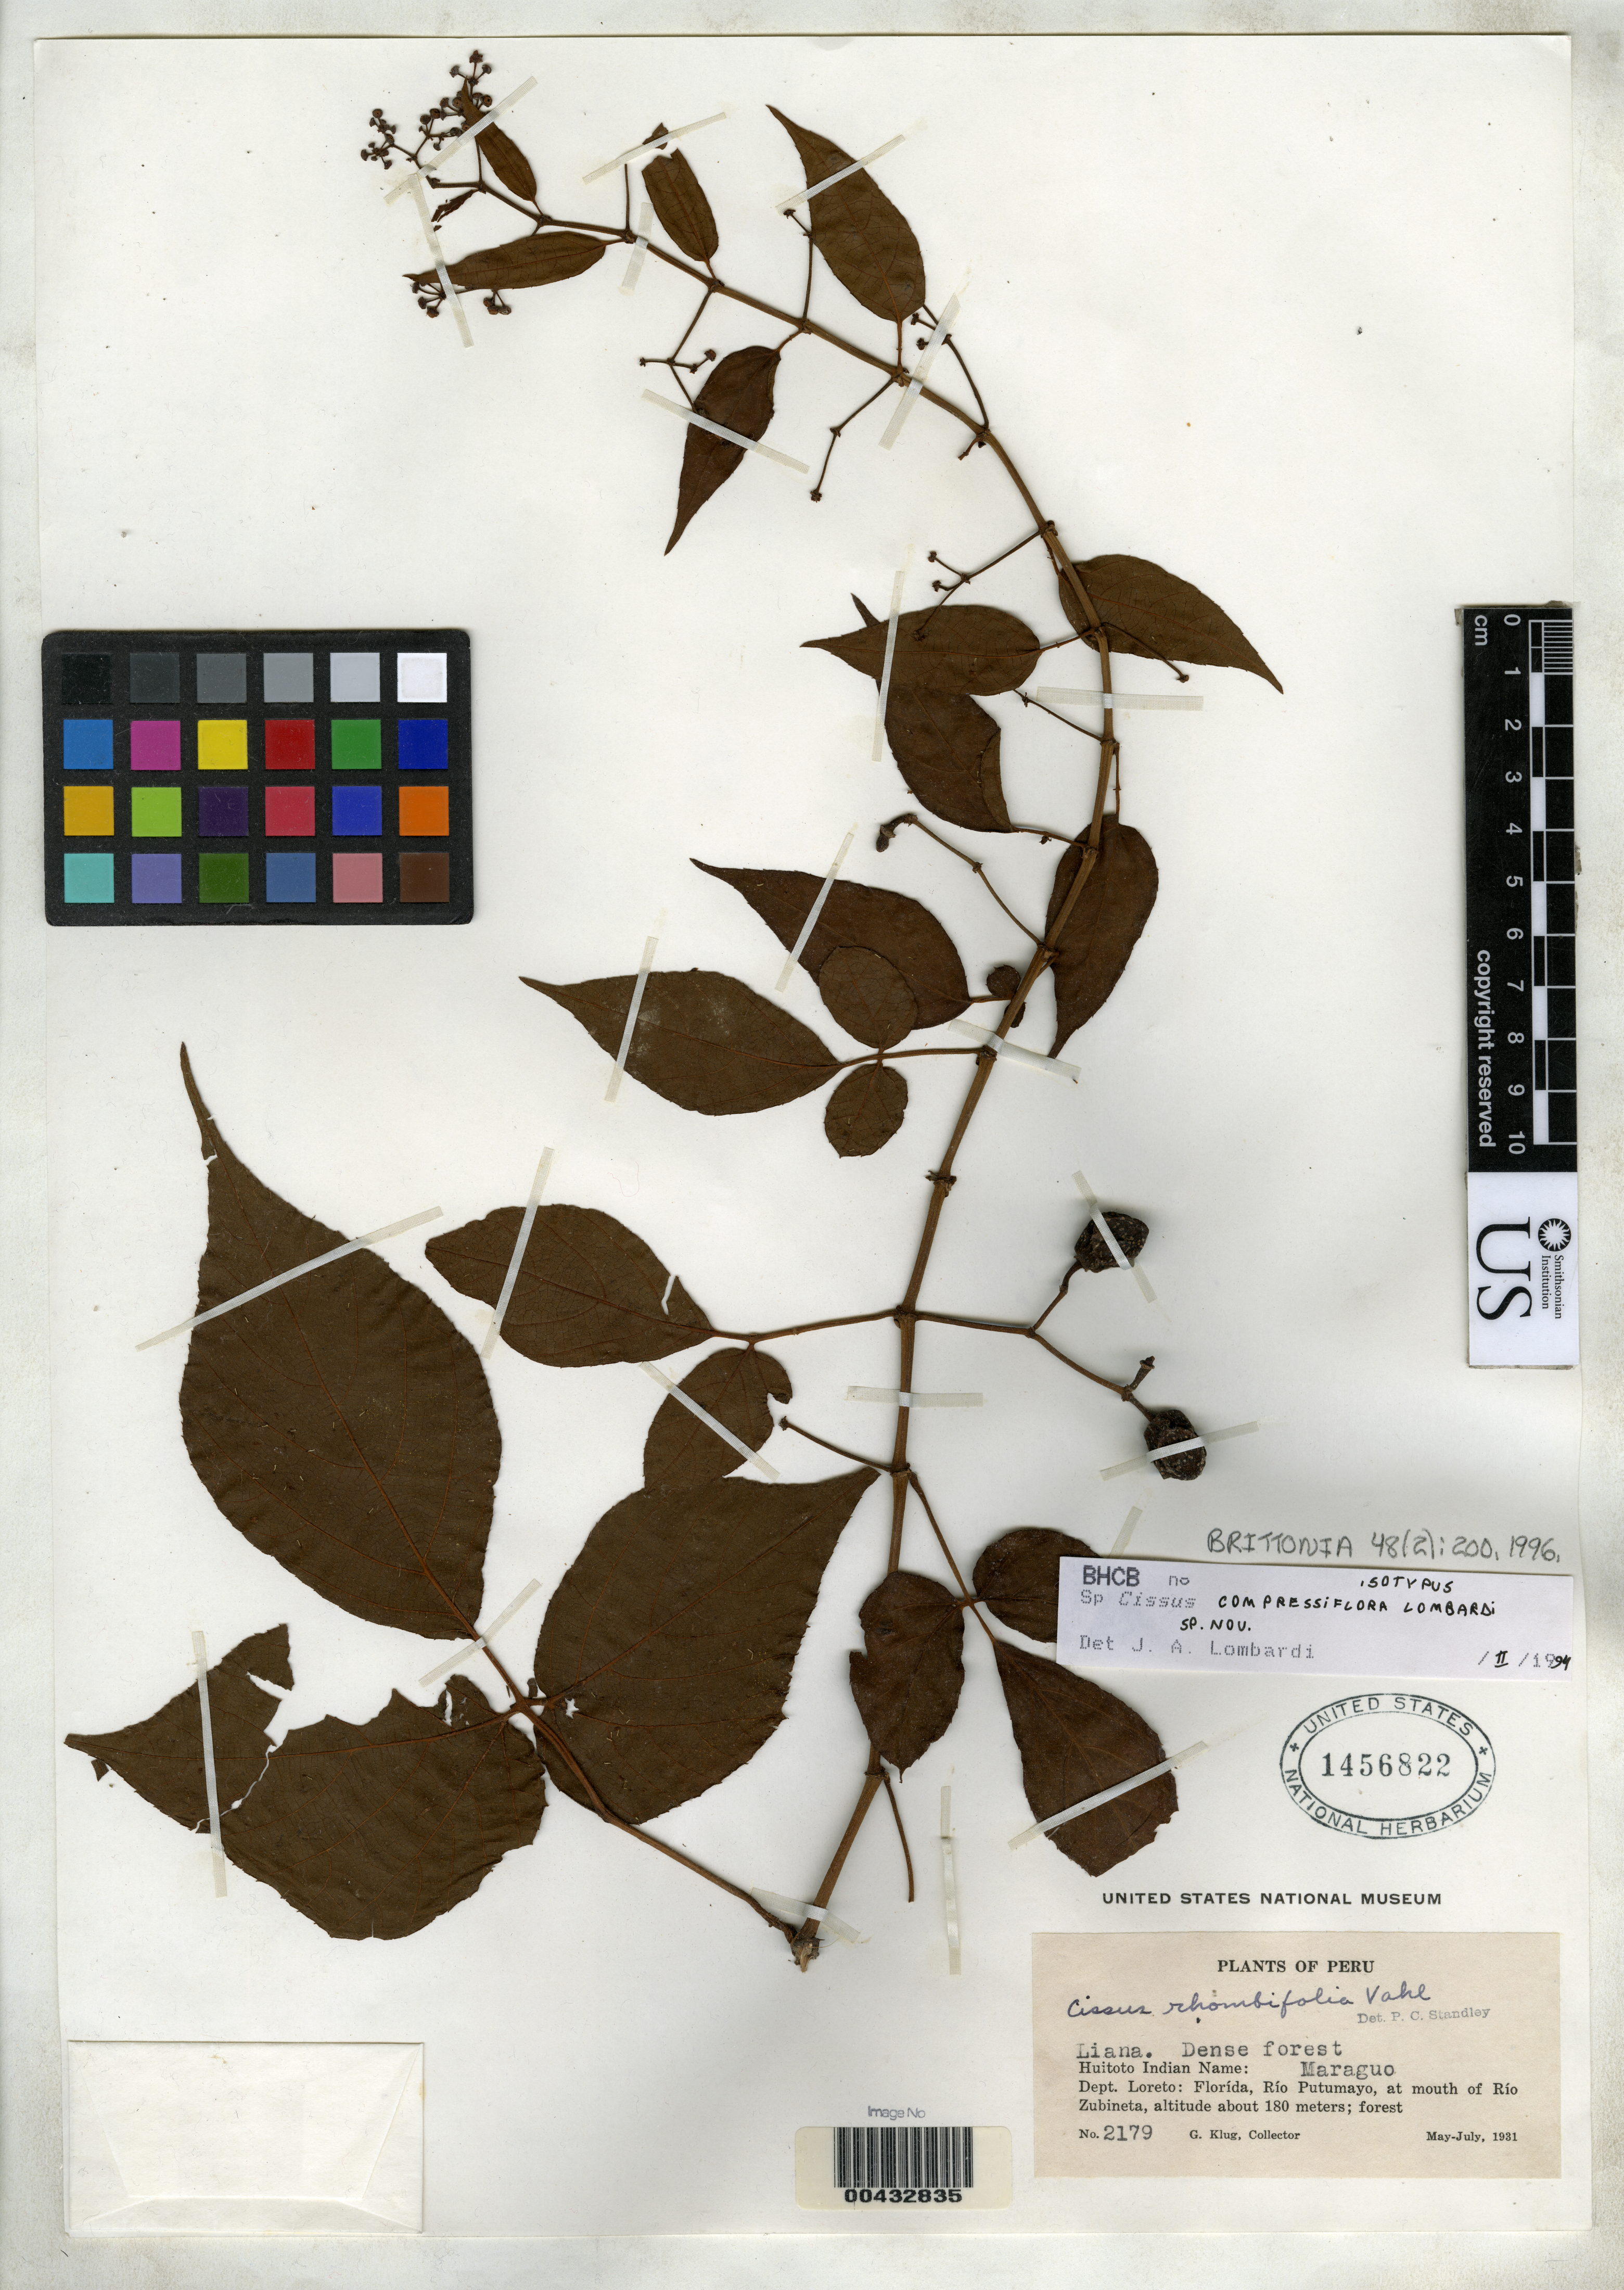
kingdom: Plantae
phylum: Tracheophyta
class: Magnoliopsida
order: Vitales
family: Vitaceae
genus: Cissus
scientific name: Cissus compressiflora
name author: Lombardi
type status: Isotype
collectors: G. Klug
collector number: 2179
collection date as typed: May 1931 to -- Jul 1931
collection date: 1931-05/1931-07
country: Peru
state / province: Loreto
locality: Florida, Rio Putumayo, mouth of Rio Zubineta.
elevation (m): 180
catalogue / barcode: US 1456822